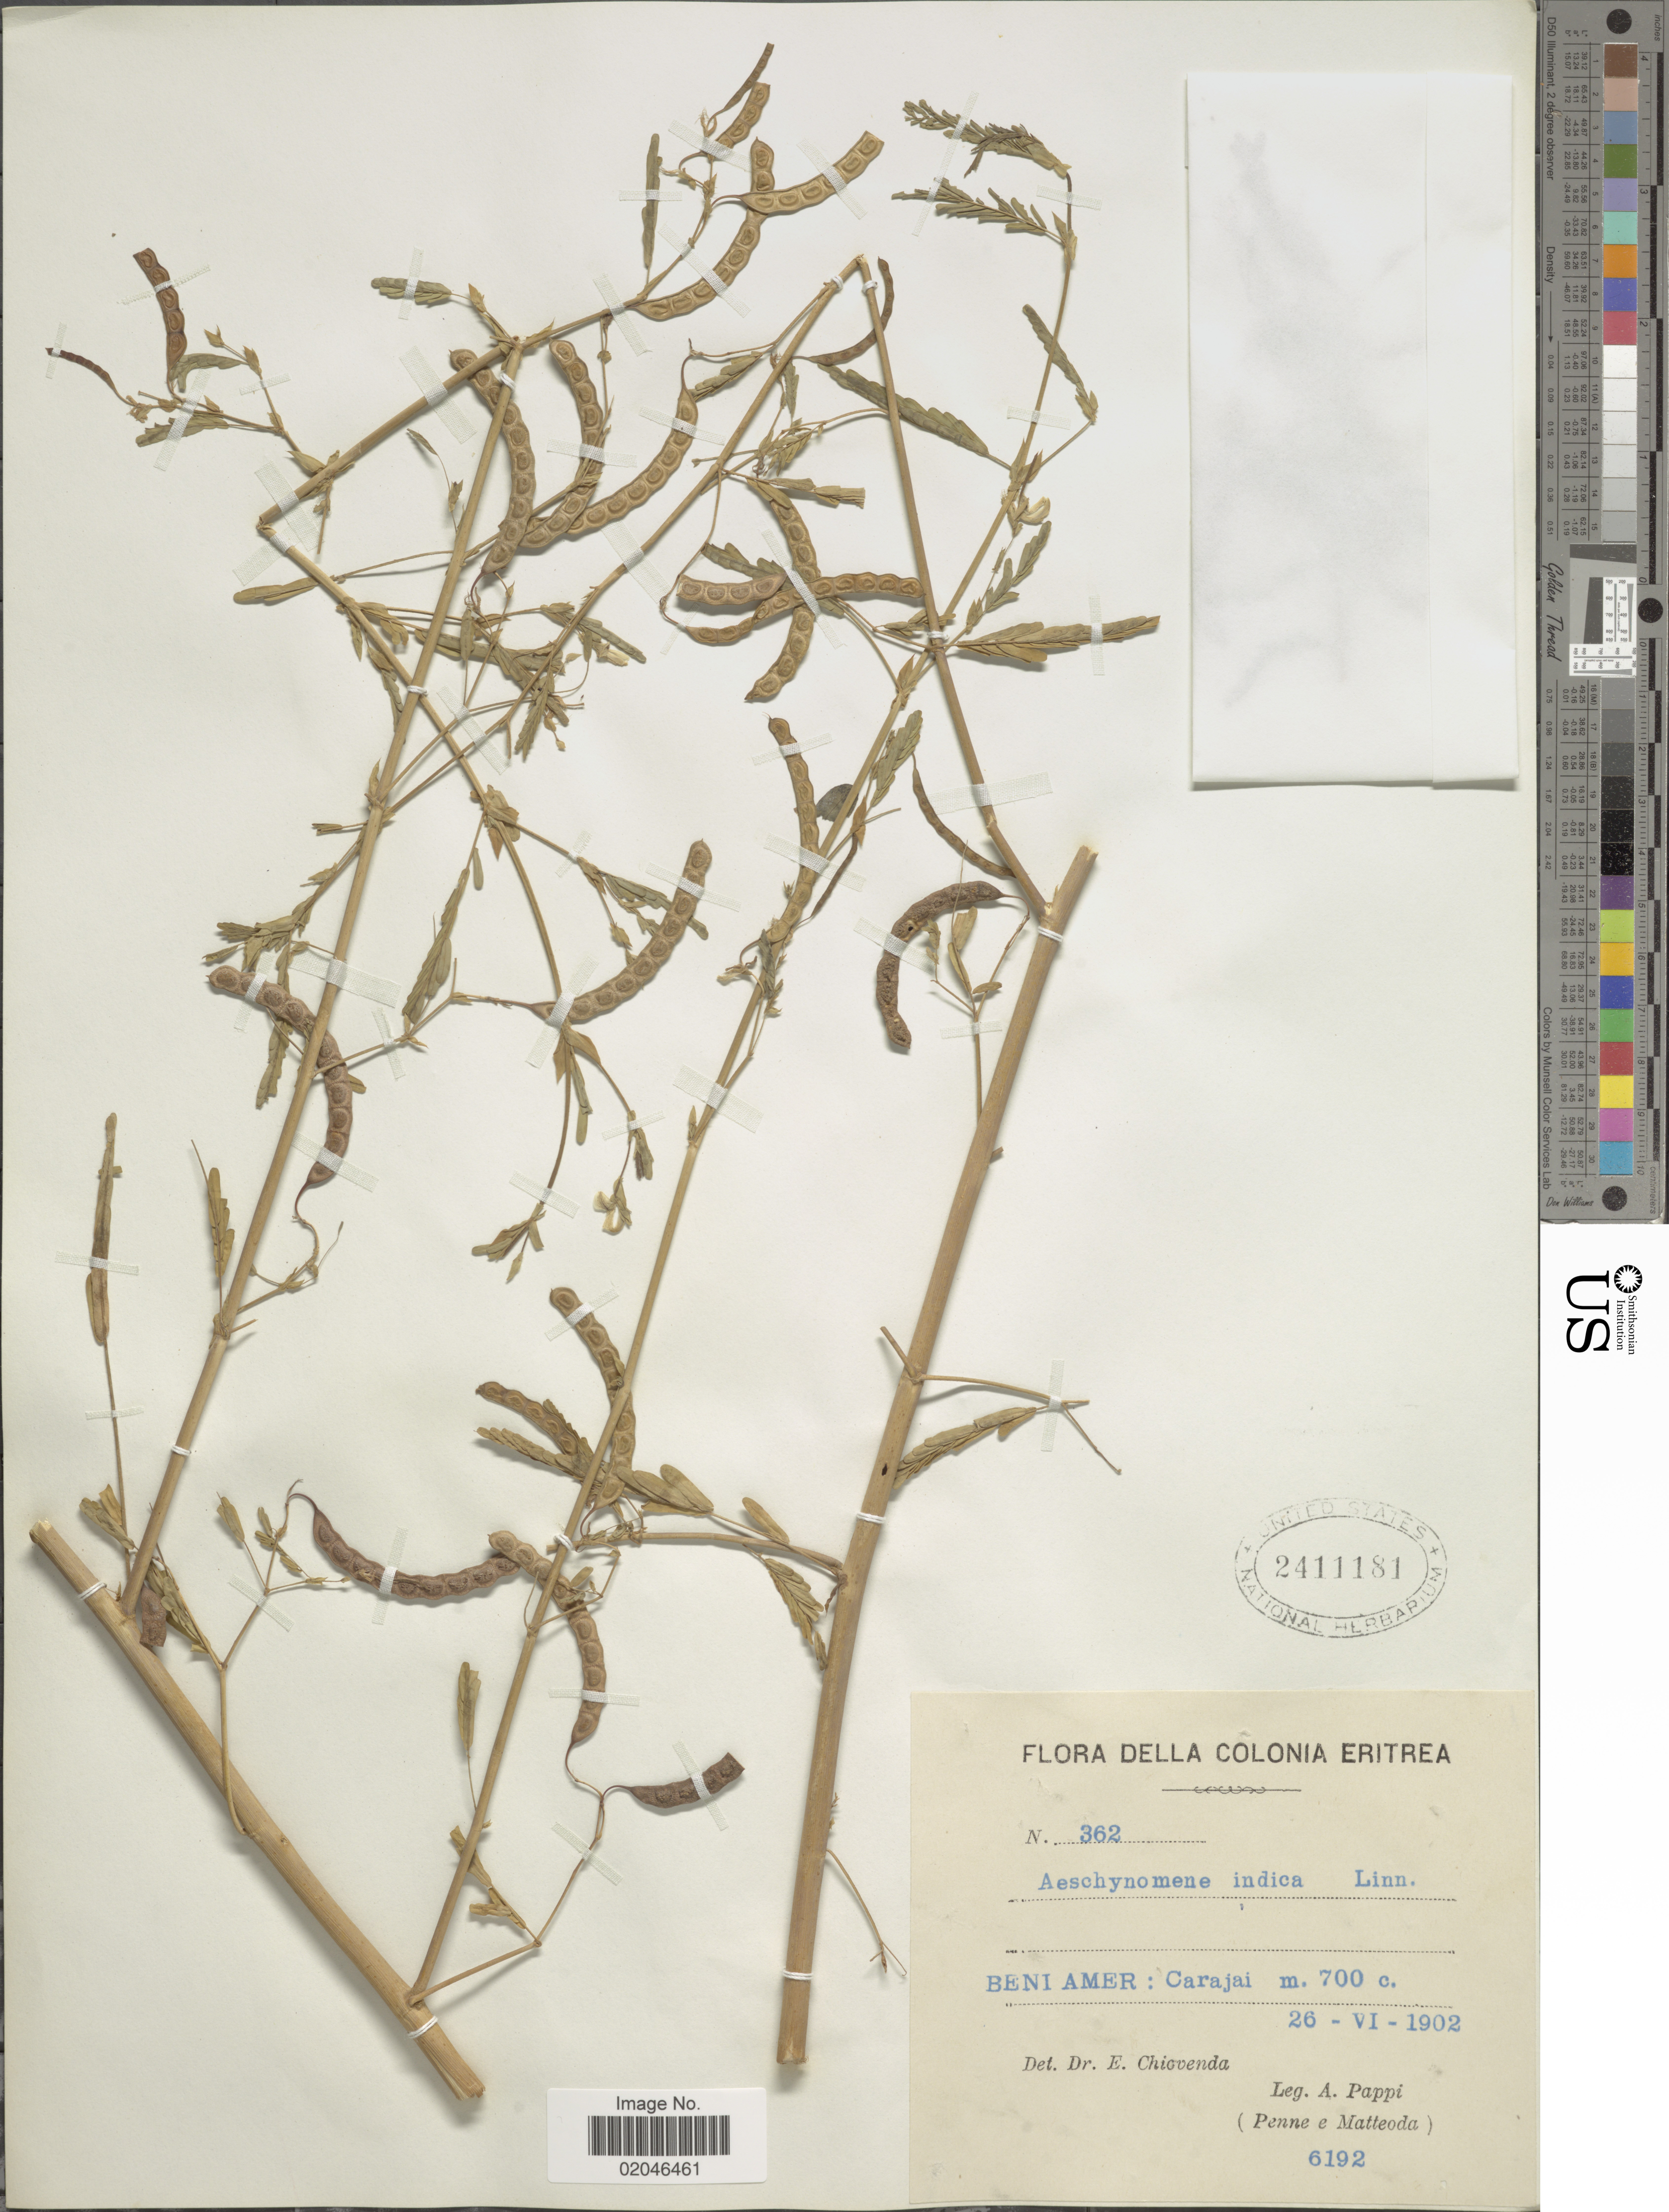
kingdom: Plantae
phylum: Tracheophyta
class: Magnoliopsida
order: Fabales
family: Fabaceae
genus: Aeschynomene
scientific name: Aeschynomene indica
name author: L.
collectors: A. Pappi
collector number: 6192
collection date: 1902-06-26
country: Eritrea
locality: Beni Amer: Carajai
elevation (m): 700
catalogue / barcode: US 2411181